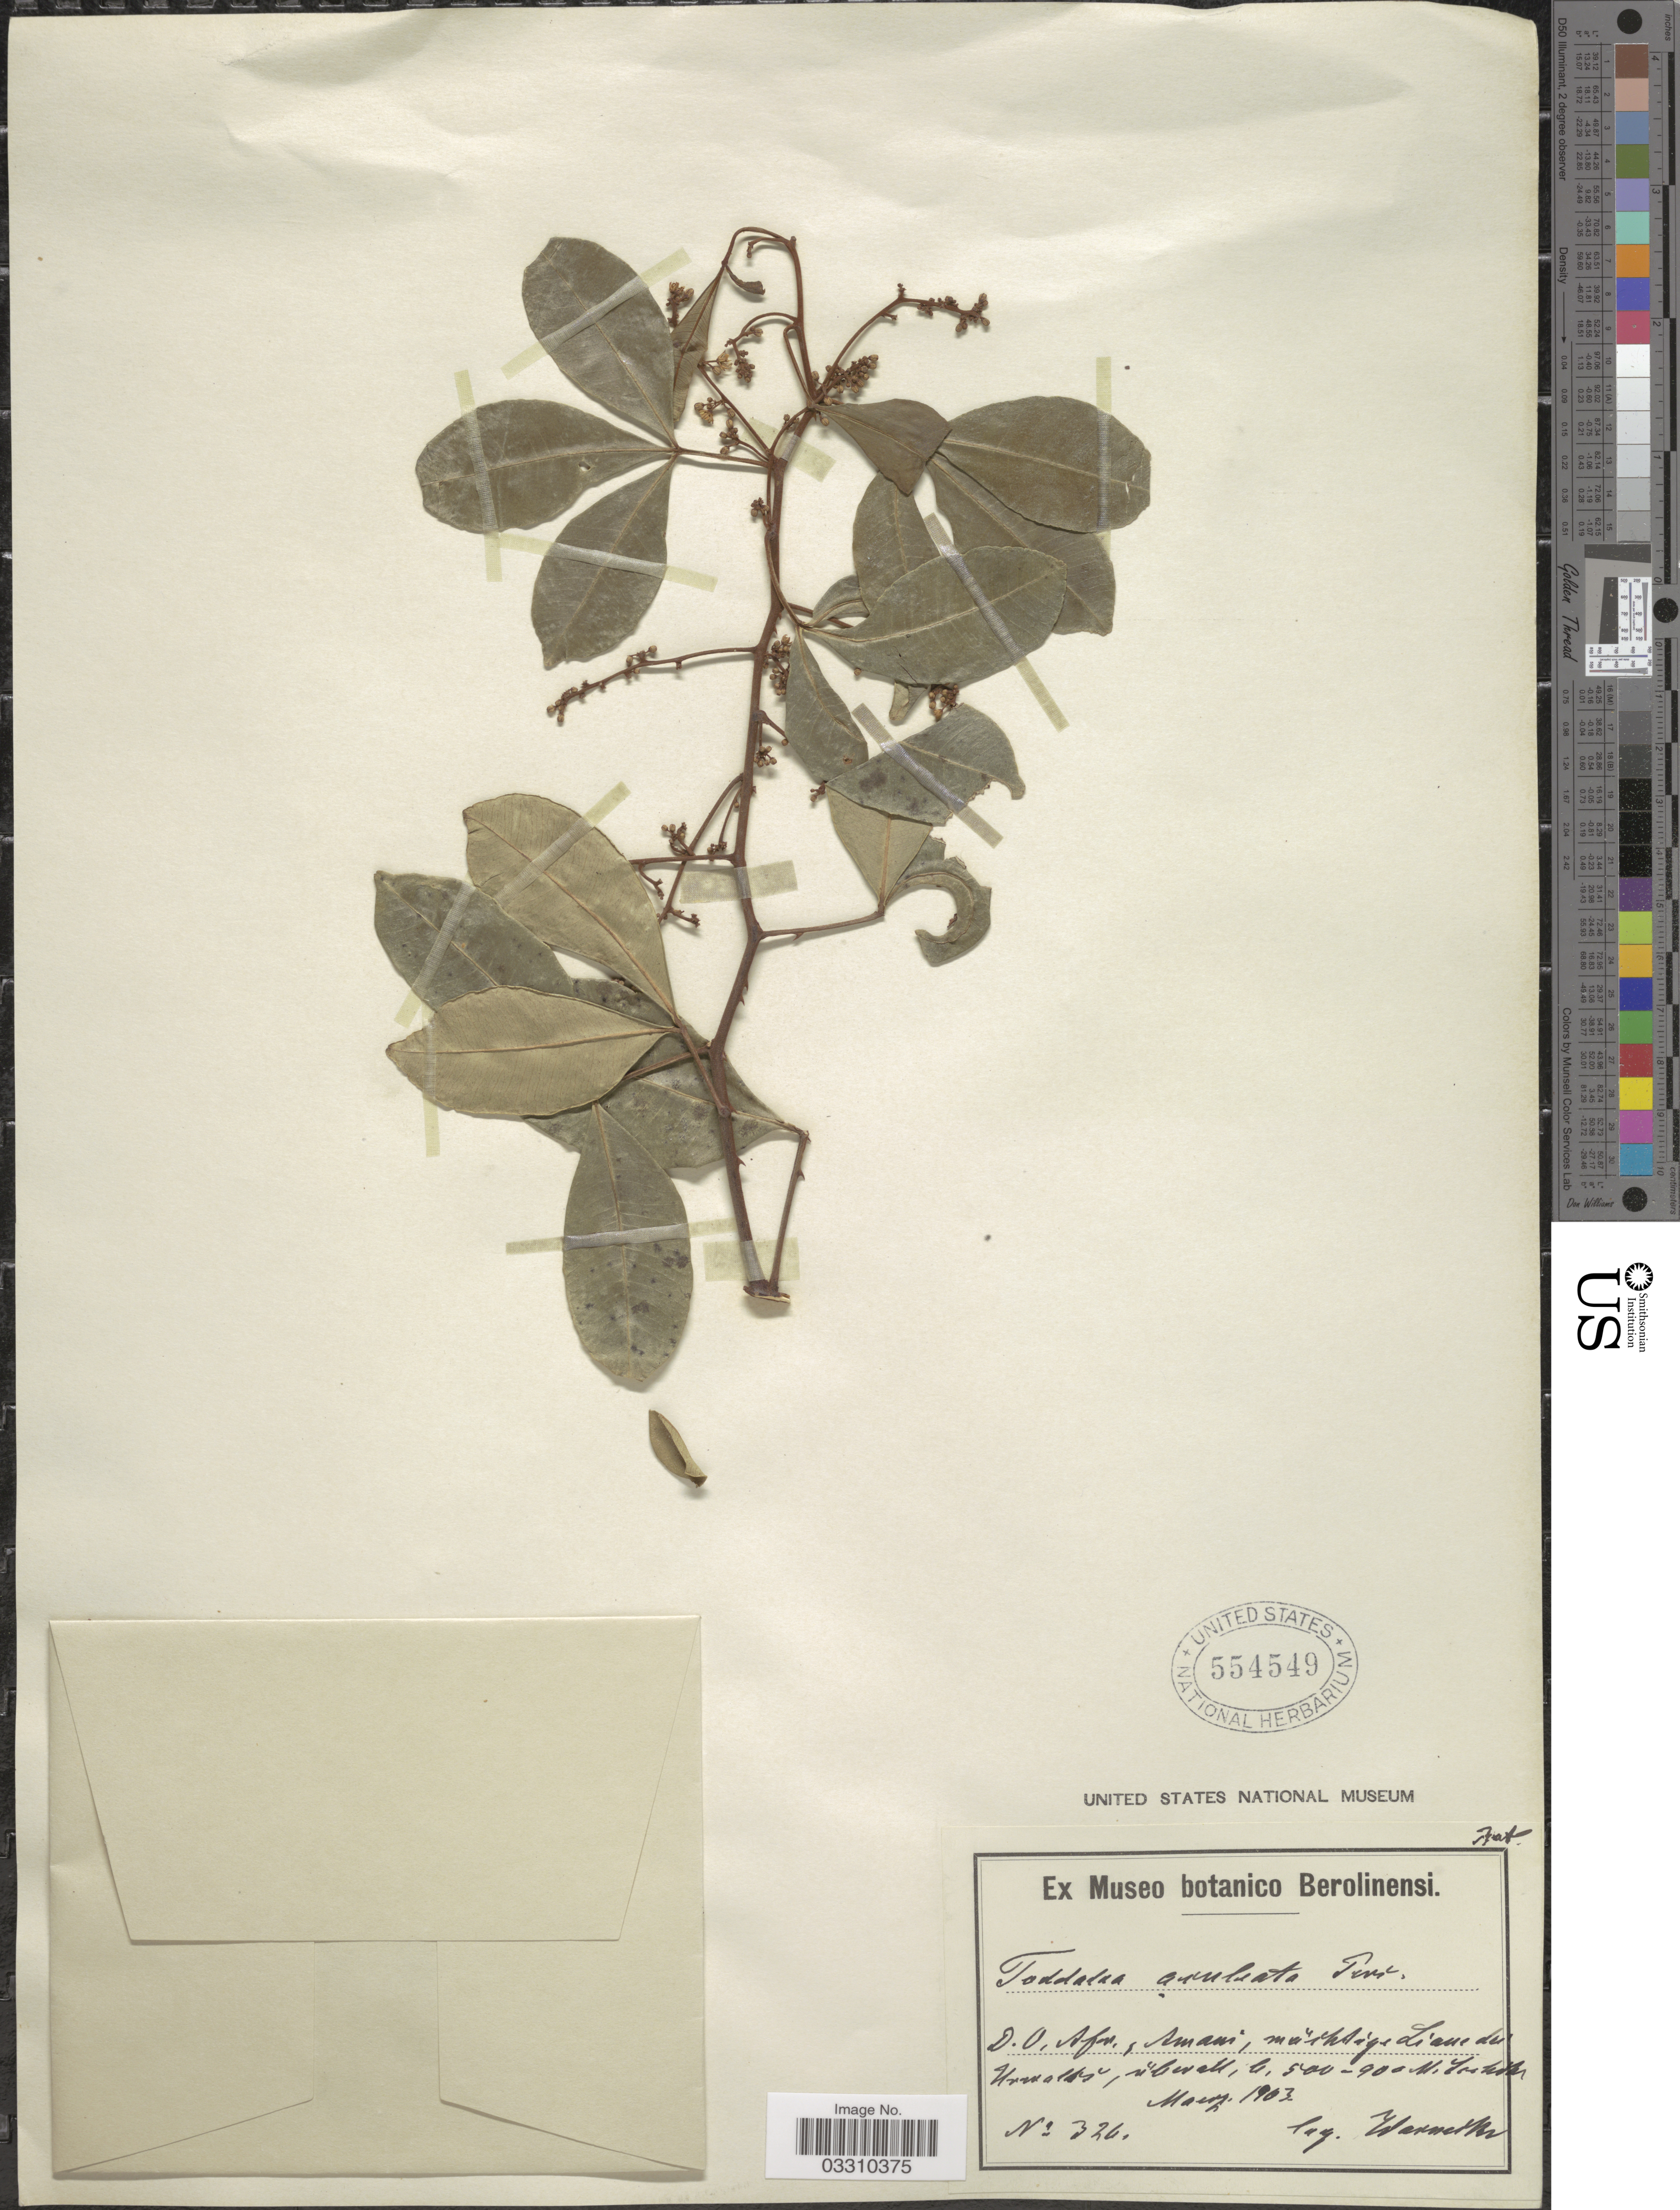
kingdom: Plantae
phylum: Tracheophyta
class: Magnoliopsida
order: Sapindales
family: Rutaceae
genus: Zanthoxylum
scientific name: Zanthoxylum asiaticum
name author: (L.) Appelhans et al.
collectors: -. Warnecke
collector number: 326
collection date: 1903-03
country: Tanzania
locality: D.O. Afr., Amani.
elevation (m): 500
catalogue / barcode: US 554549